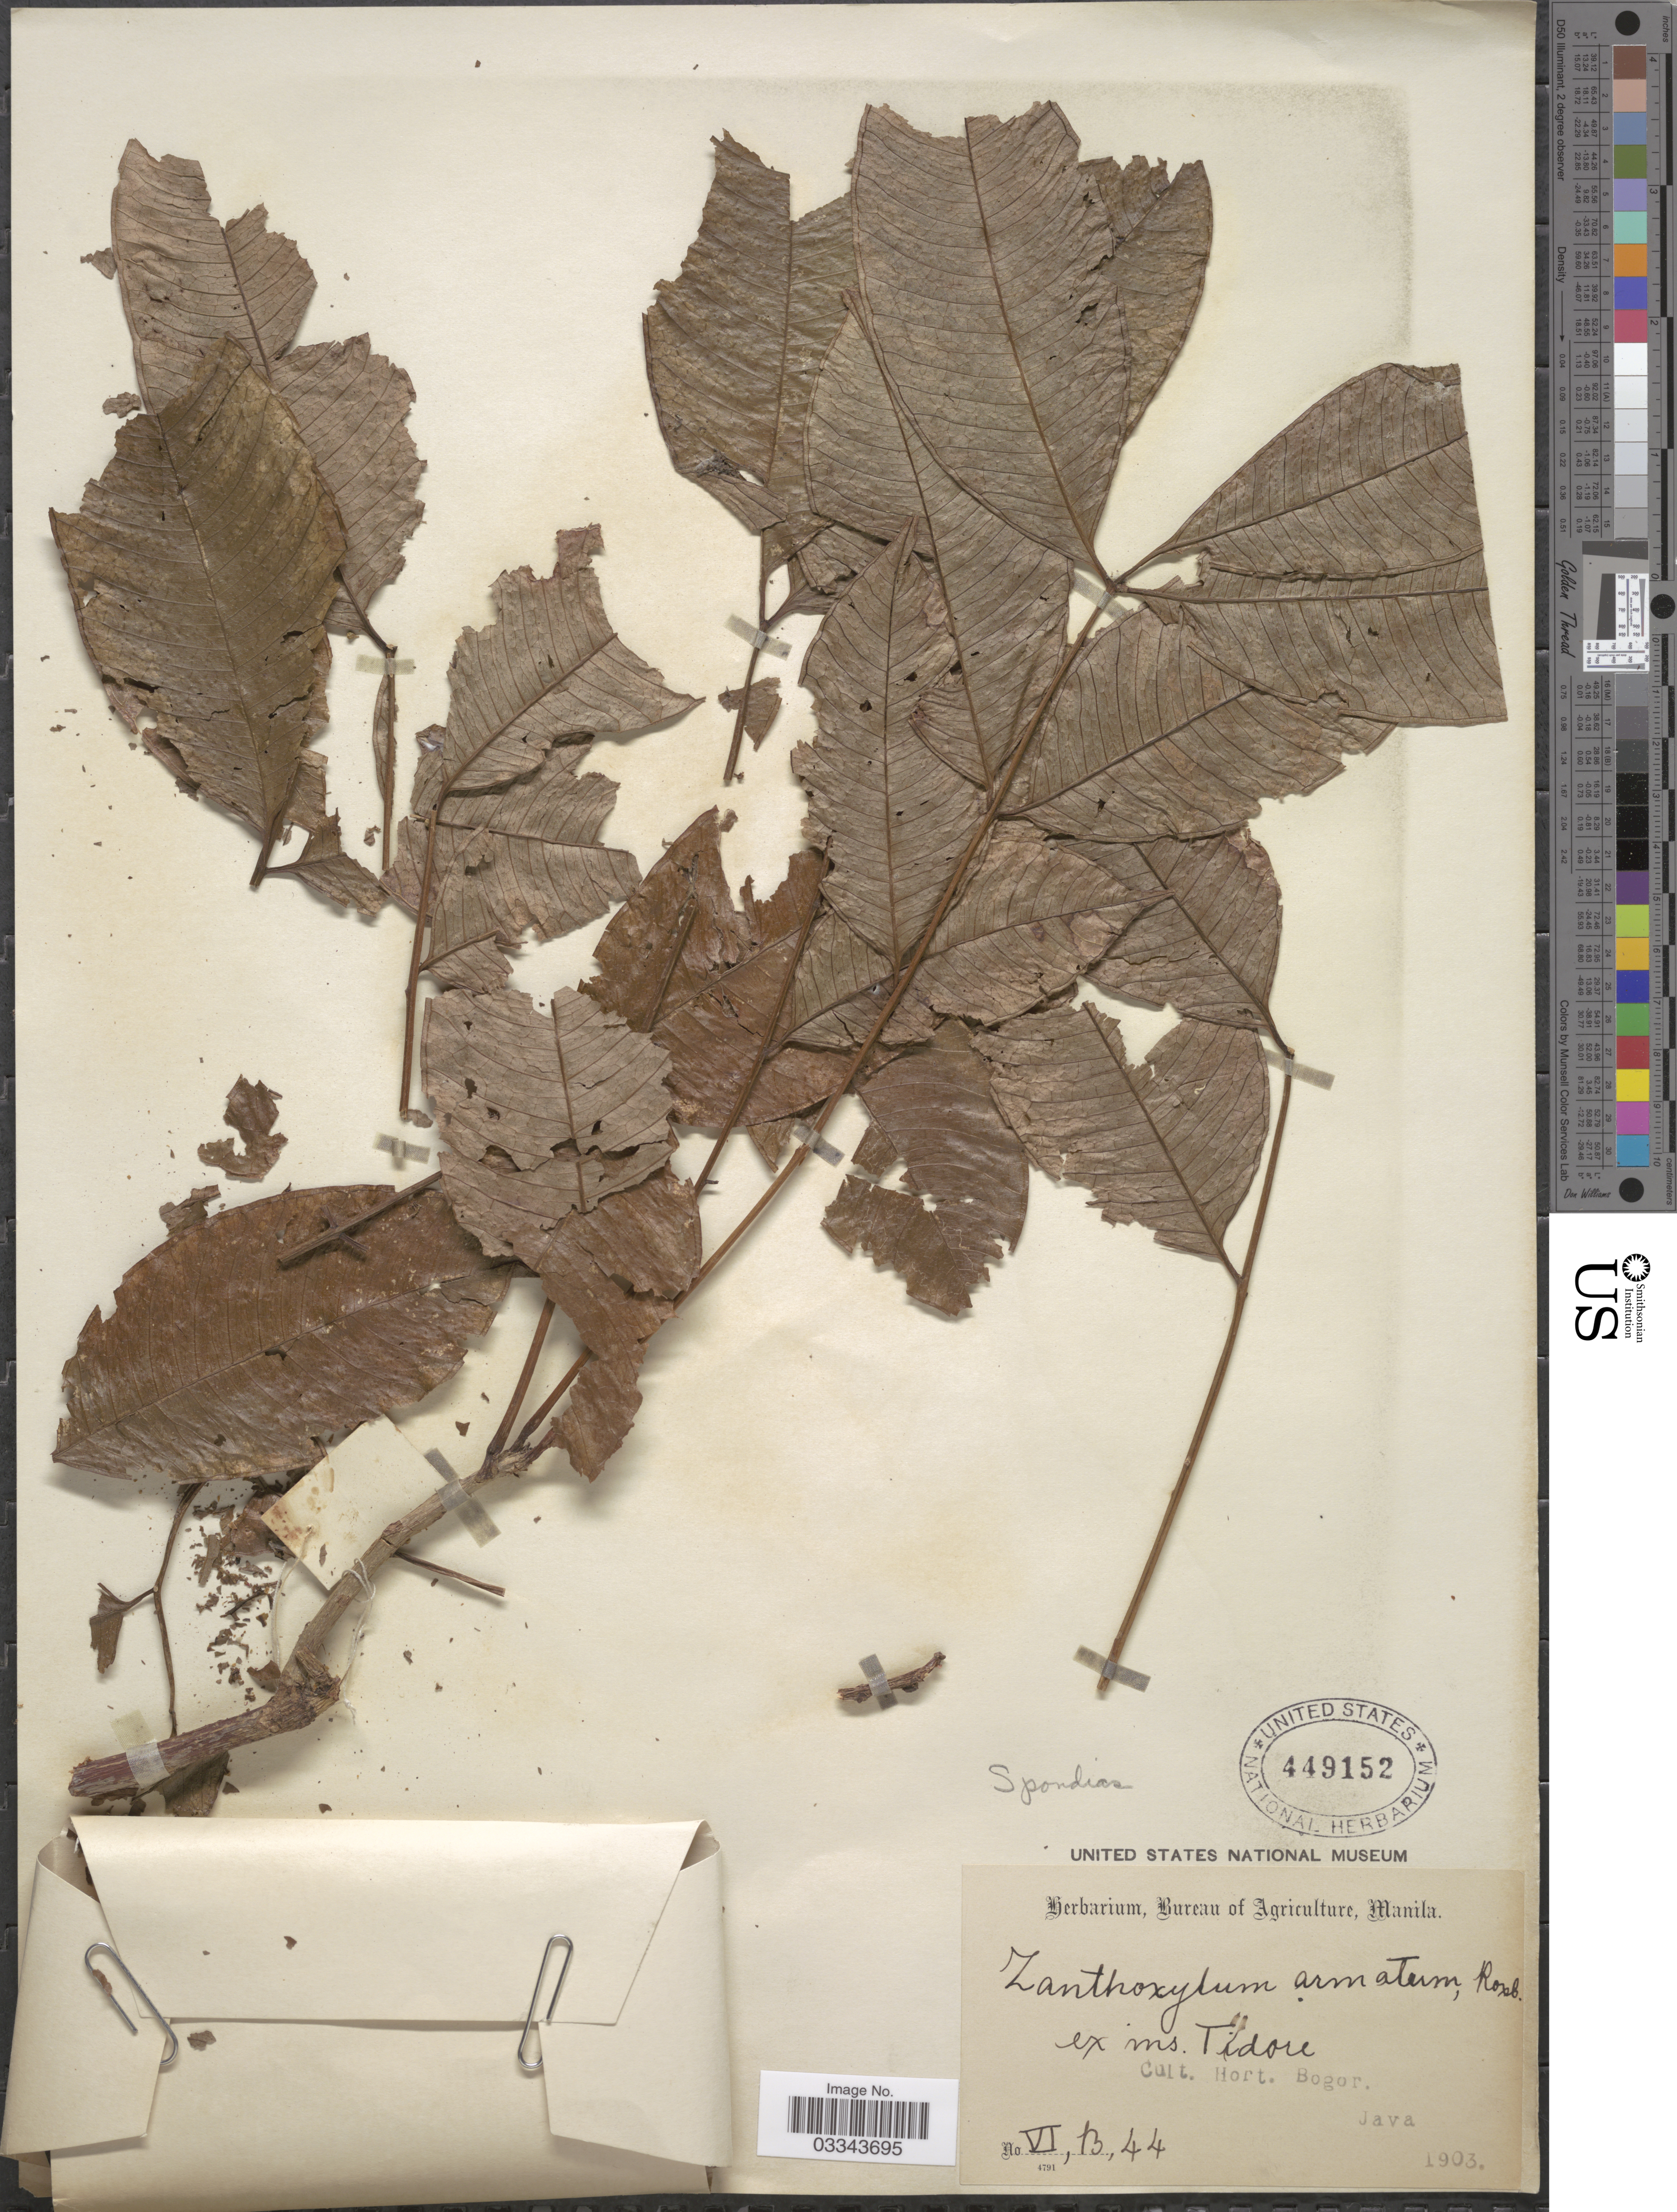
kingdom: Plantae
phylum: Tracheophyta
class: Magnoliopsida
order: Sapindales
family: Anacardiaceae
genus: Spondias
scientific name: Spondias sp.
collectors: Ex herb. Bureau of Agriculture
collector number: VI,B,44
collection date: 1903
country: Indonesia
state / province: Java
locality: Ex ins. Tidore. [unsure placement] Hort. Bogor.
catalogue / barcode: US 449152